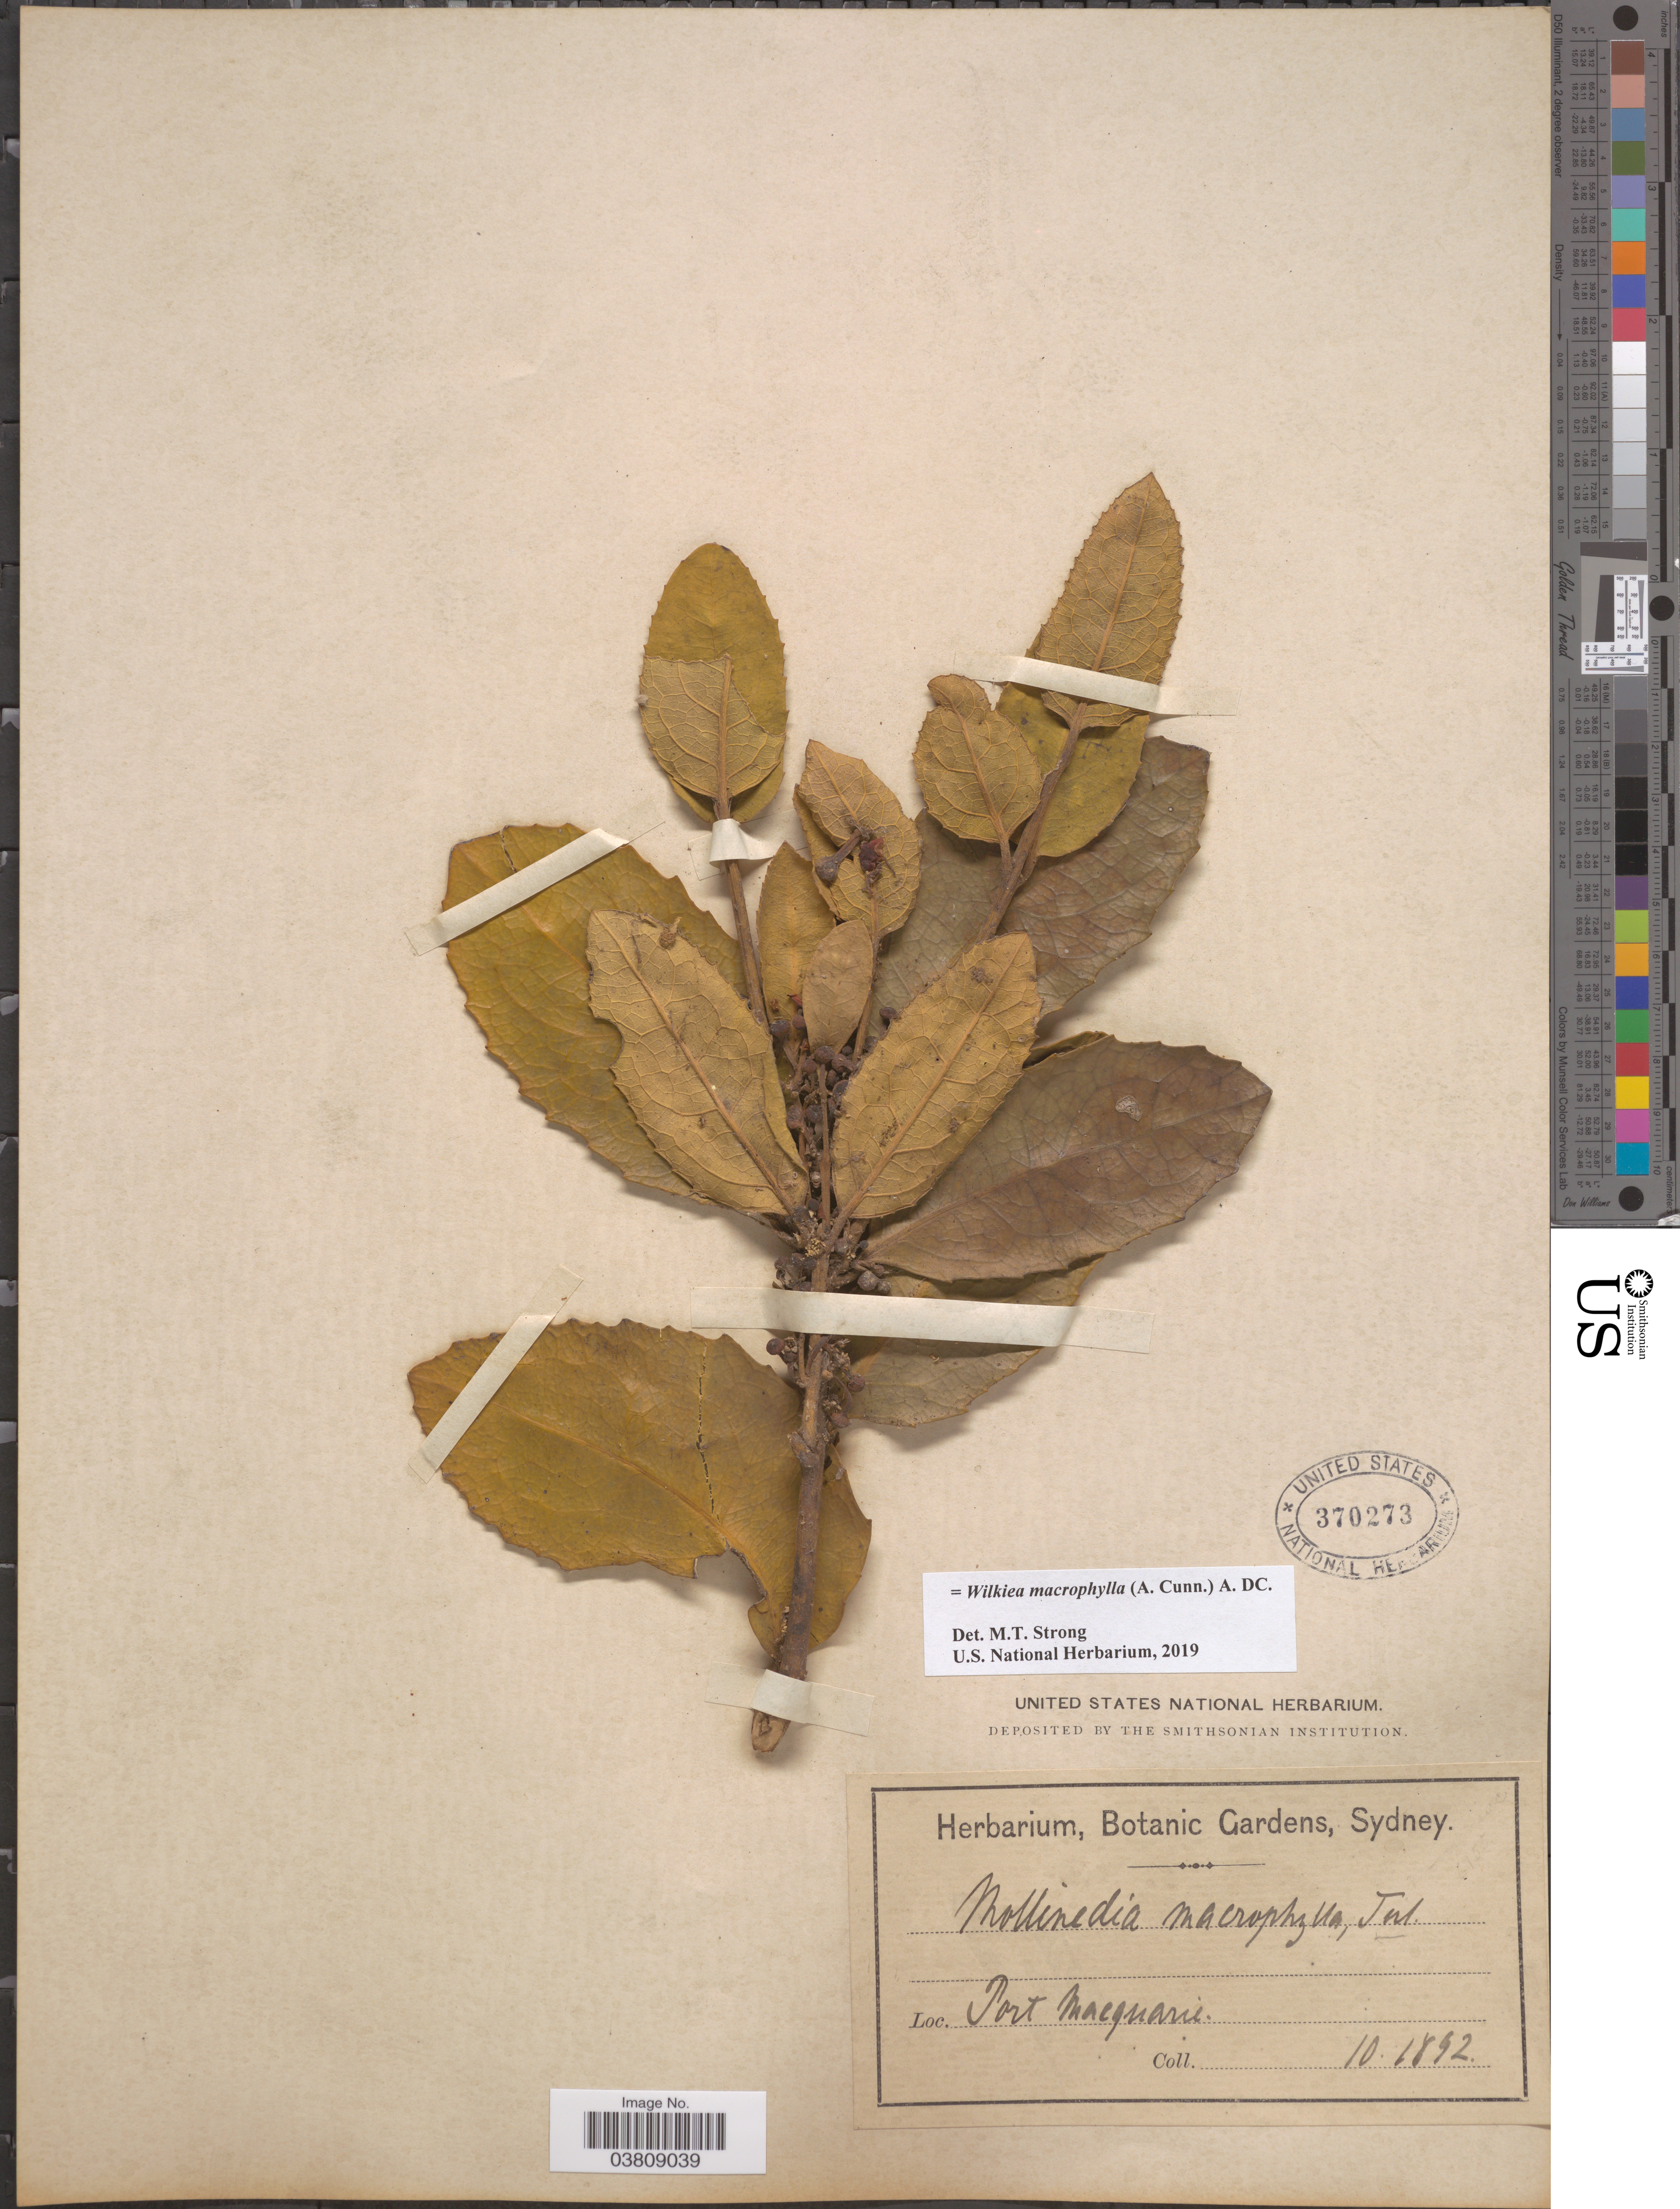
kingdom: Plantae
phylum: Tracheophyta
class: Magnoliopsida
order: Laurales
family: Monimiaceae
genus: Wilkiea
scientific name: Wilkiea macrophylla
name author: (A. Cunn.) A. DC.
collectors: ex herb. Botanic Gardens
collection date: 1892-10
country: Australia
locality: Port Macquarie.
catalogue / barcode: US 370273